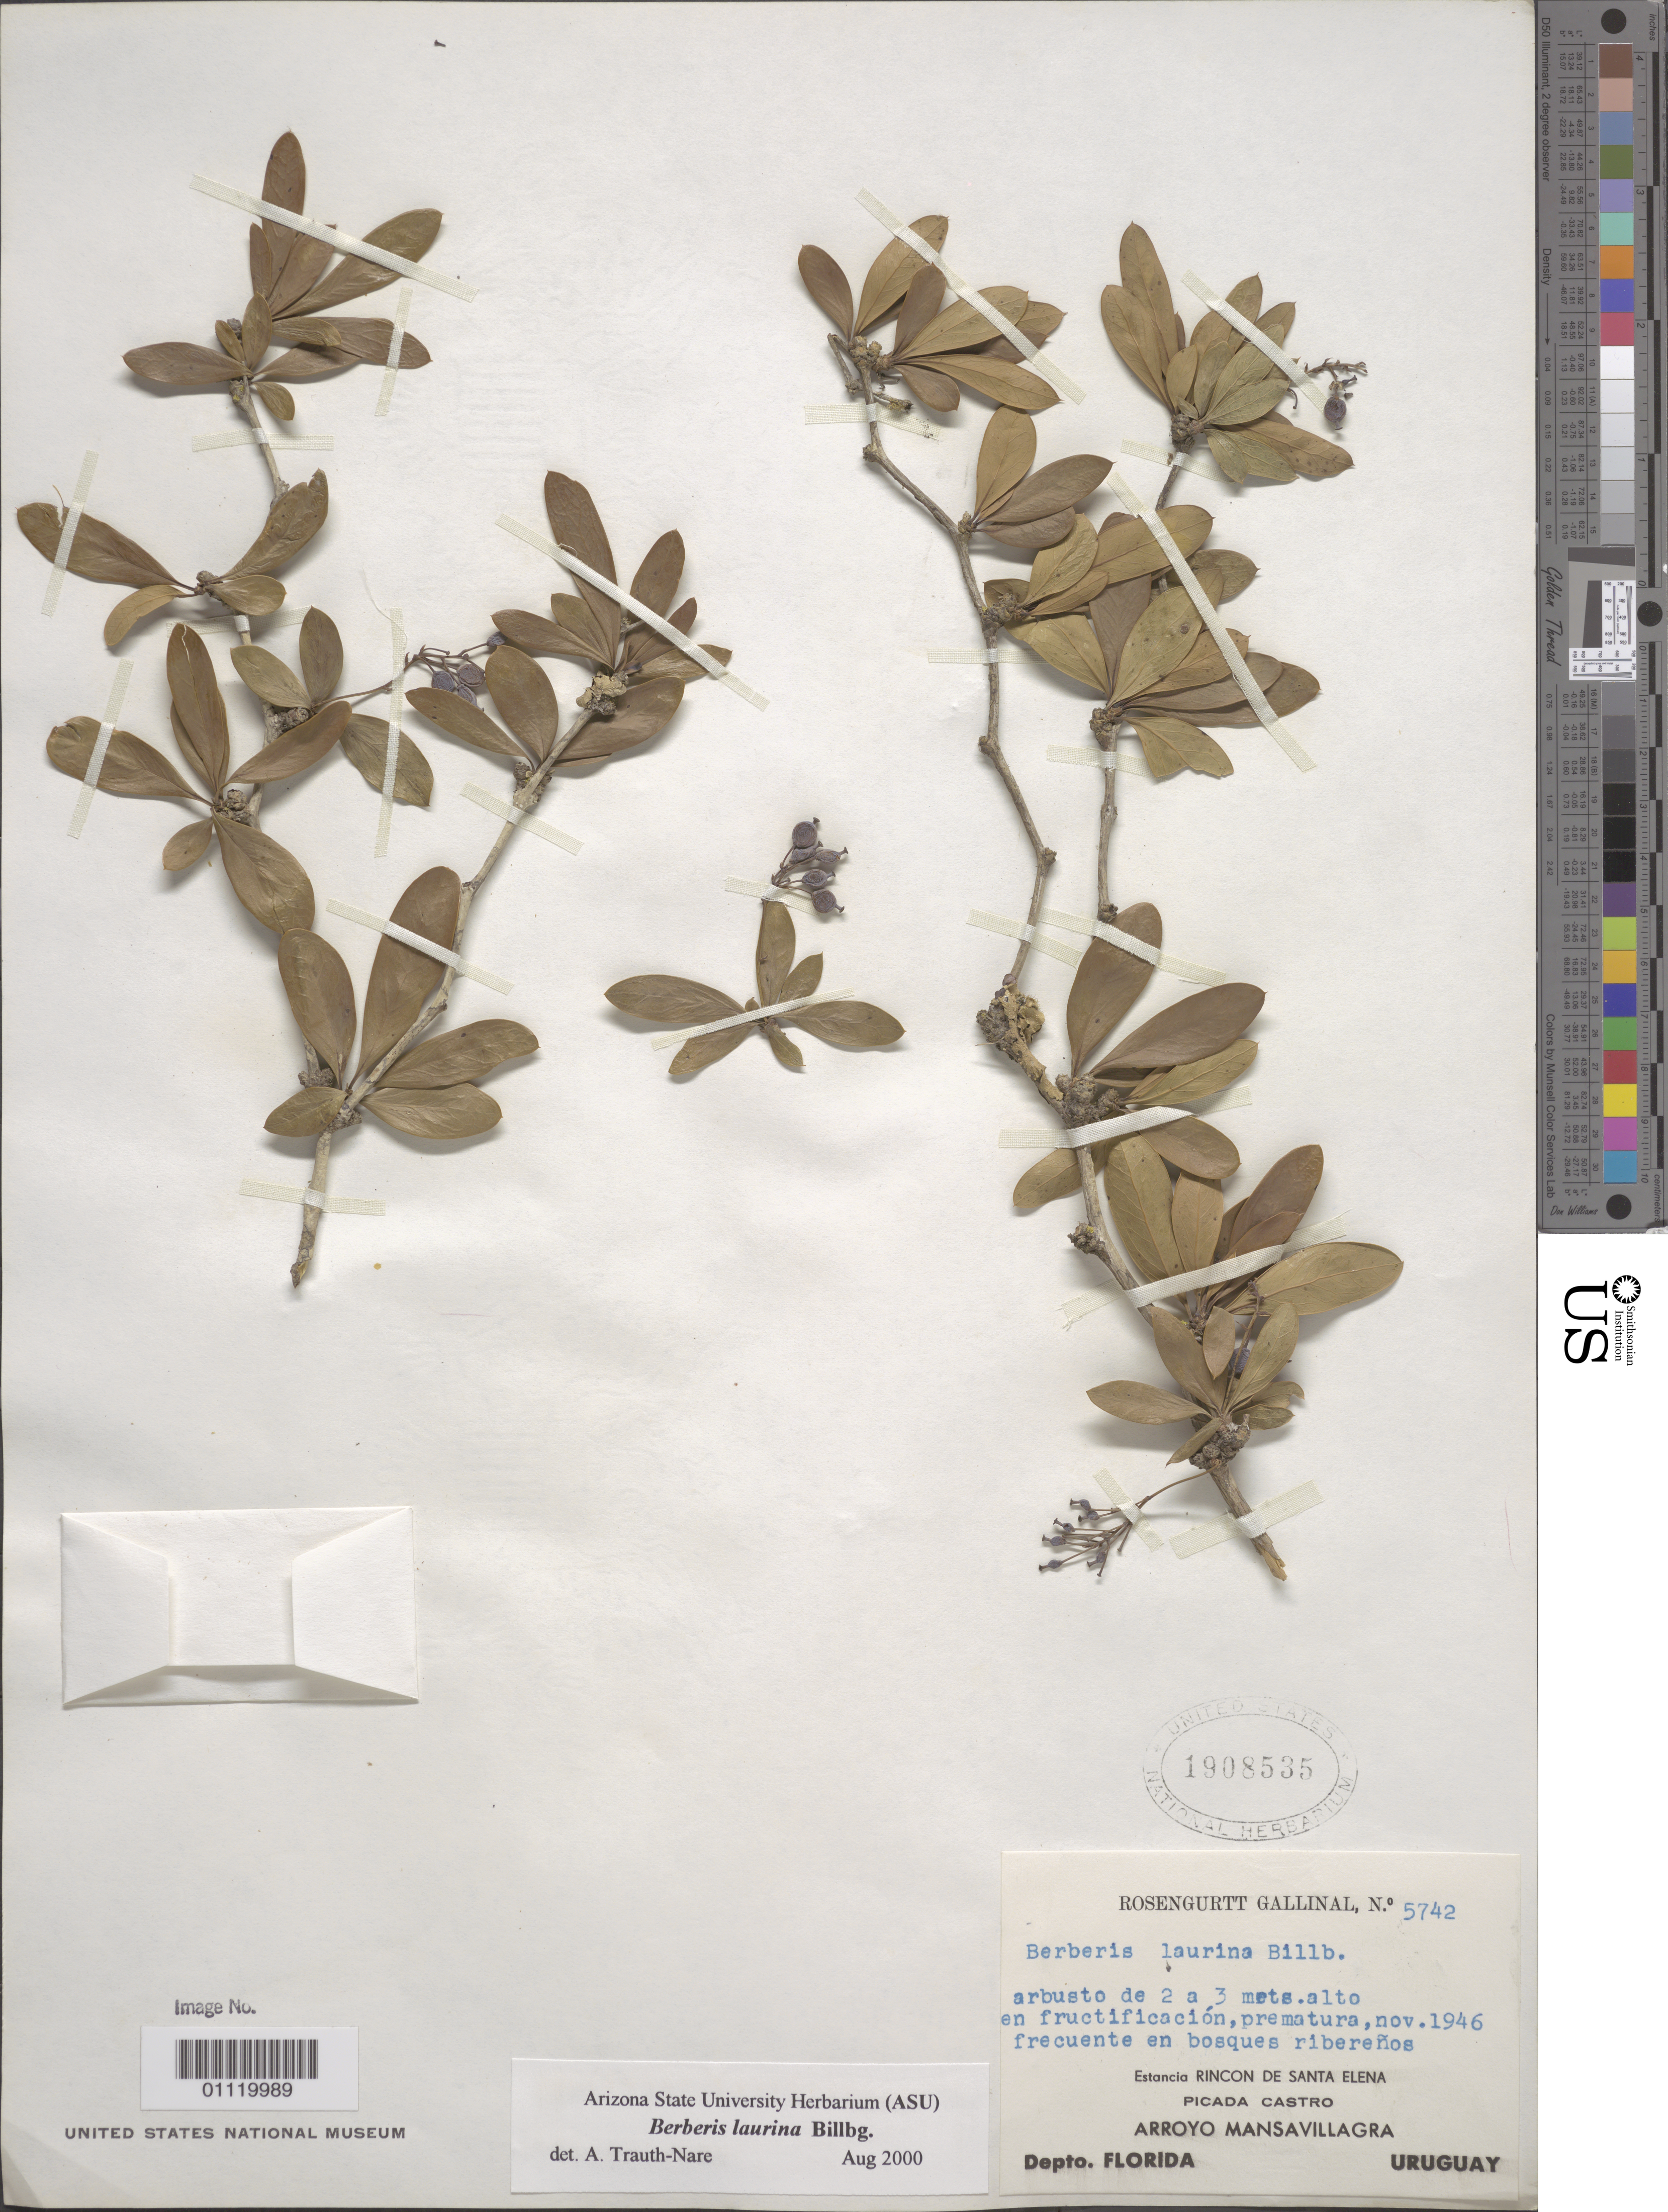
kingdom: Plantae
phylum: Tracheophyta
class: Magnoliopsida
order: Ranunculales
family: Berberidaceae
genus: Berberis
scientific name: Berberis laurina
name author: Thunb.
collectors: B. Rosengurtt & J. Gallinal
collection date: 1946-11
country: Uruguay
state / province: Florida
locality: Estancia Rincon de Santa Elena. Picada Castro. Arroyo Mansavillagra. Depto. Florida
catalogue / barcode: US 1908535